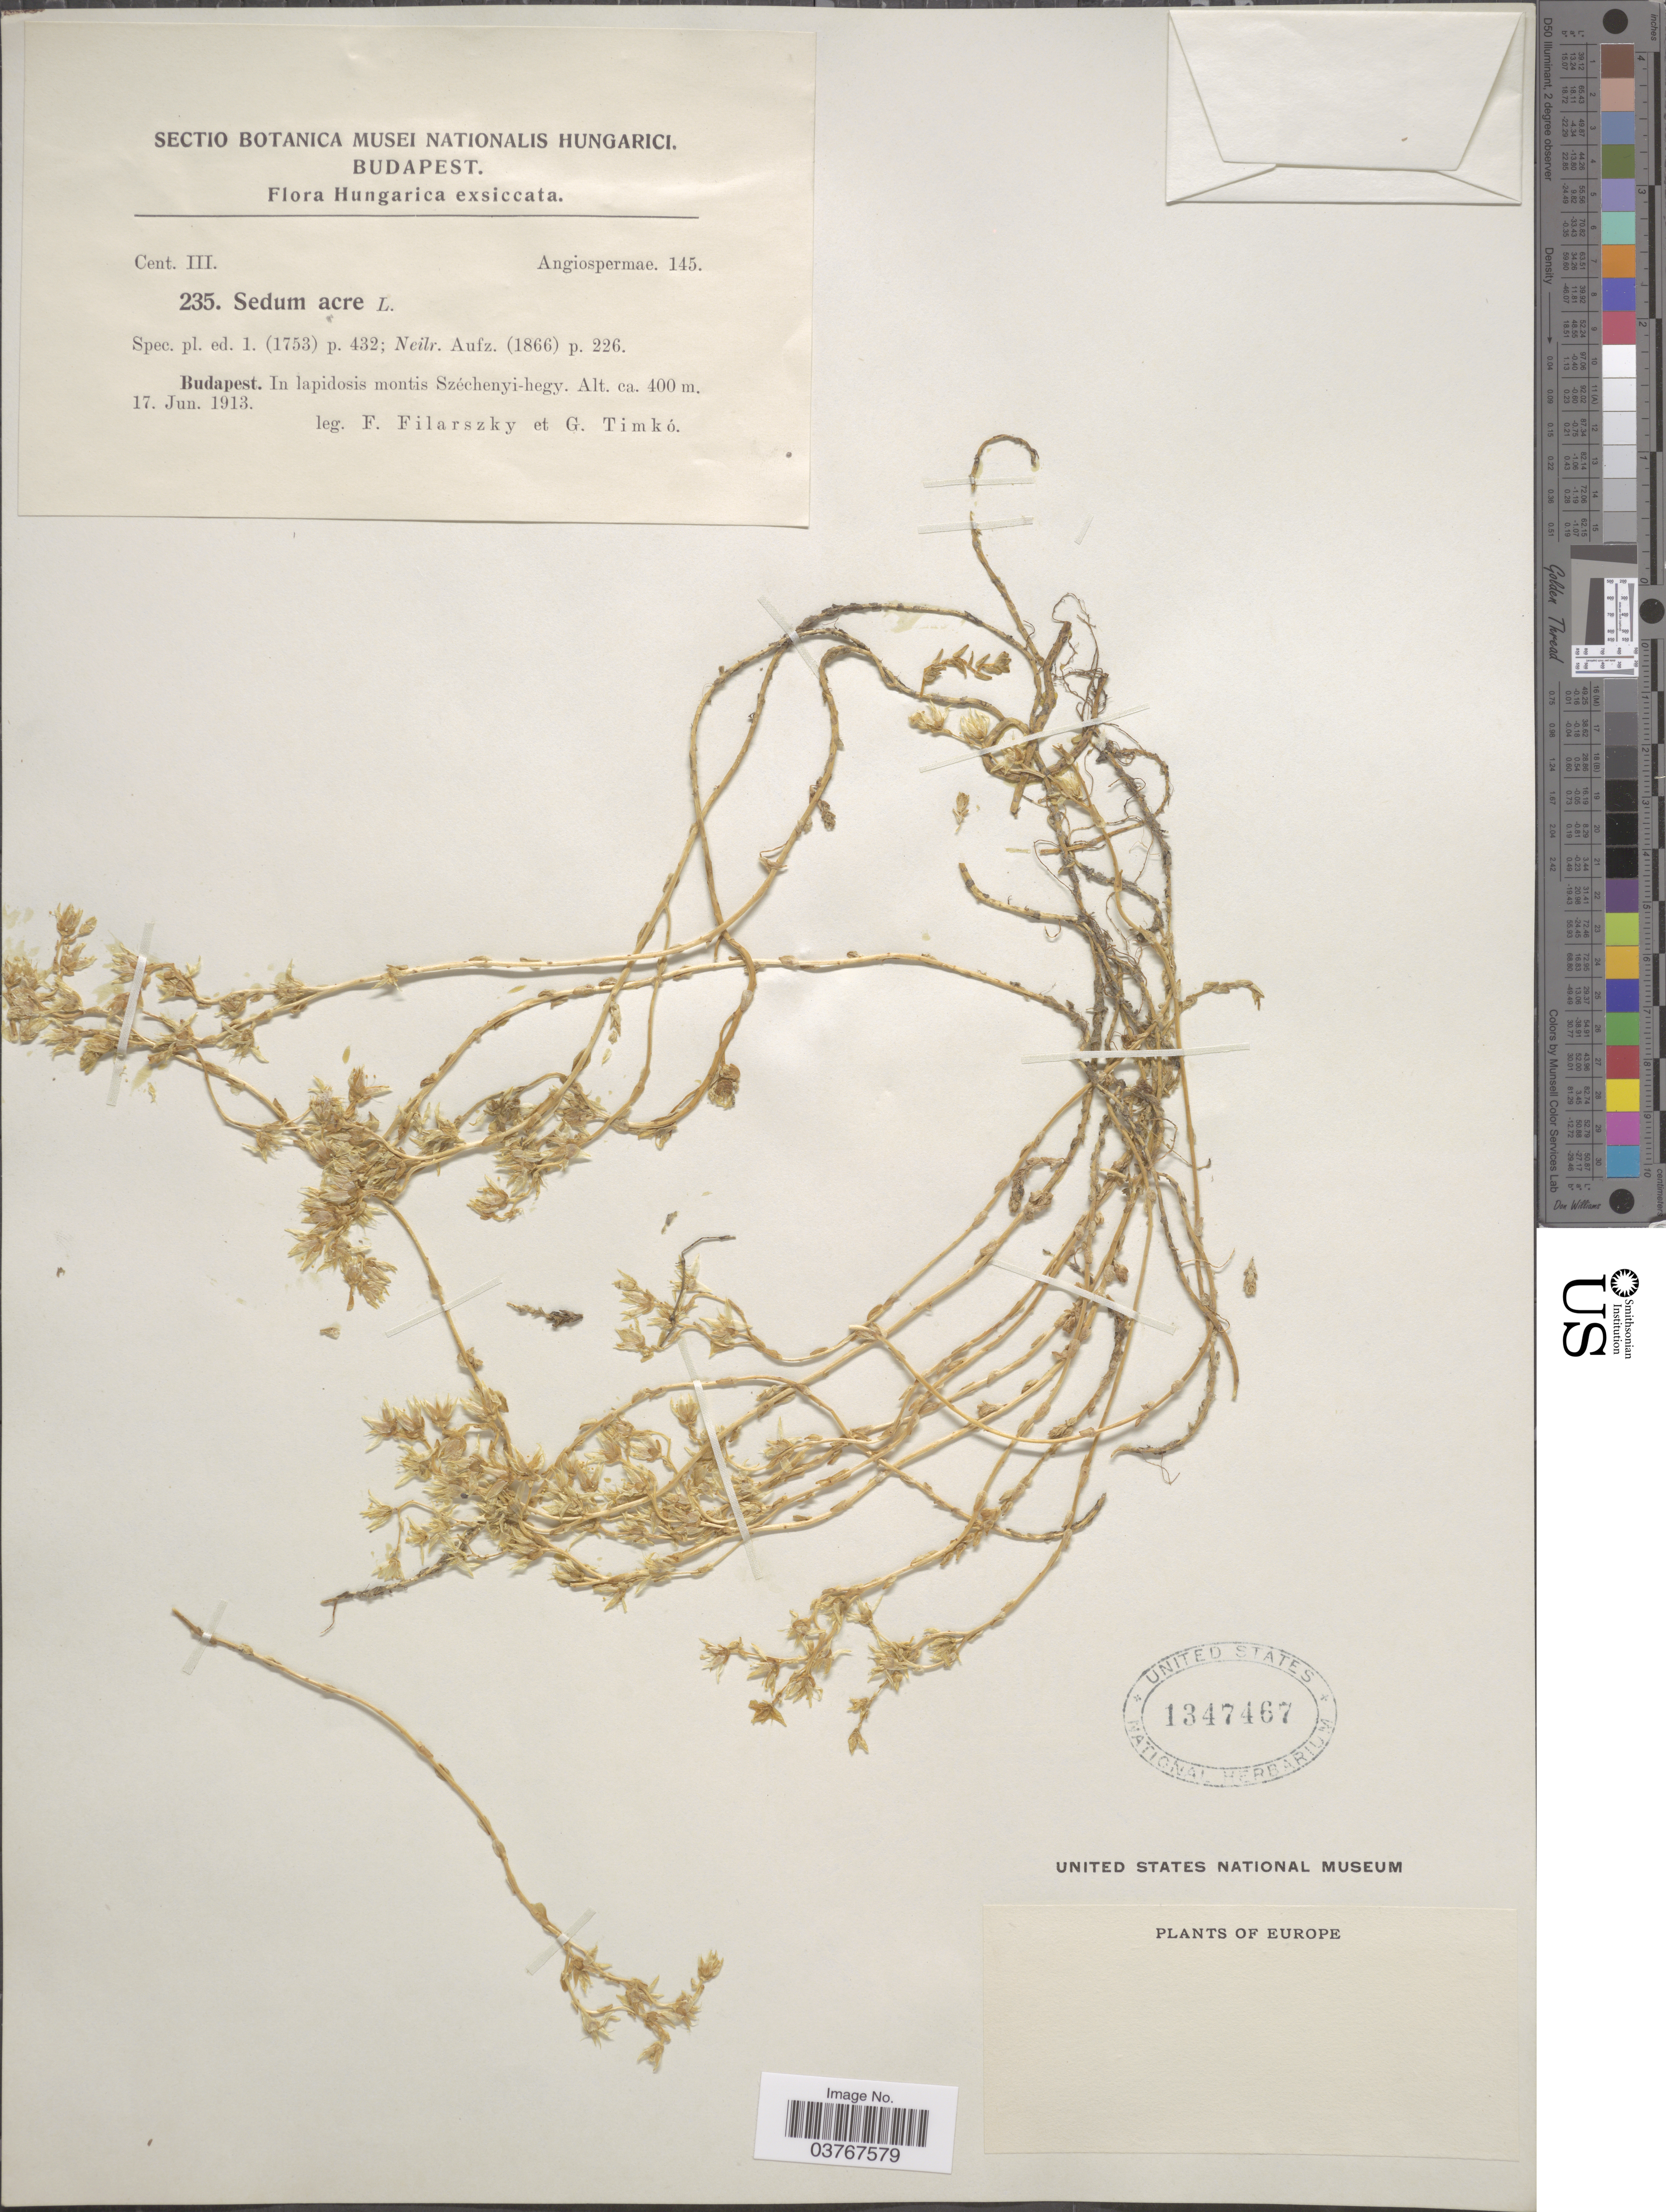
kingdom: Plantae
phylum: Tracheophyta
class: Magnoliopsida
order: Saxifragales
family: Crassulaceae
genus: Sedum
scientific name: Sedum acre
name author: L.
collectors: F. Filarszky & G. Timko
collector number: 235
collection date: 1913-06-17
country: Hungary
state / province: Budapest, Capital District of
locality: In lapidosis montis Széchenyi-hegy.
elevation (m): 400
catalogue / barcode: US 1347467